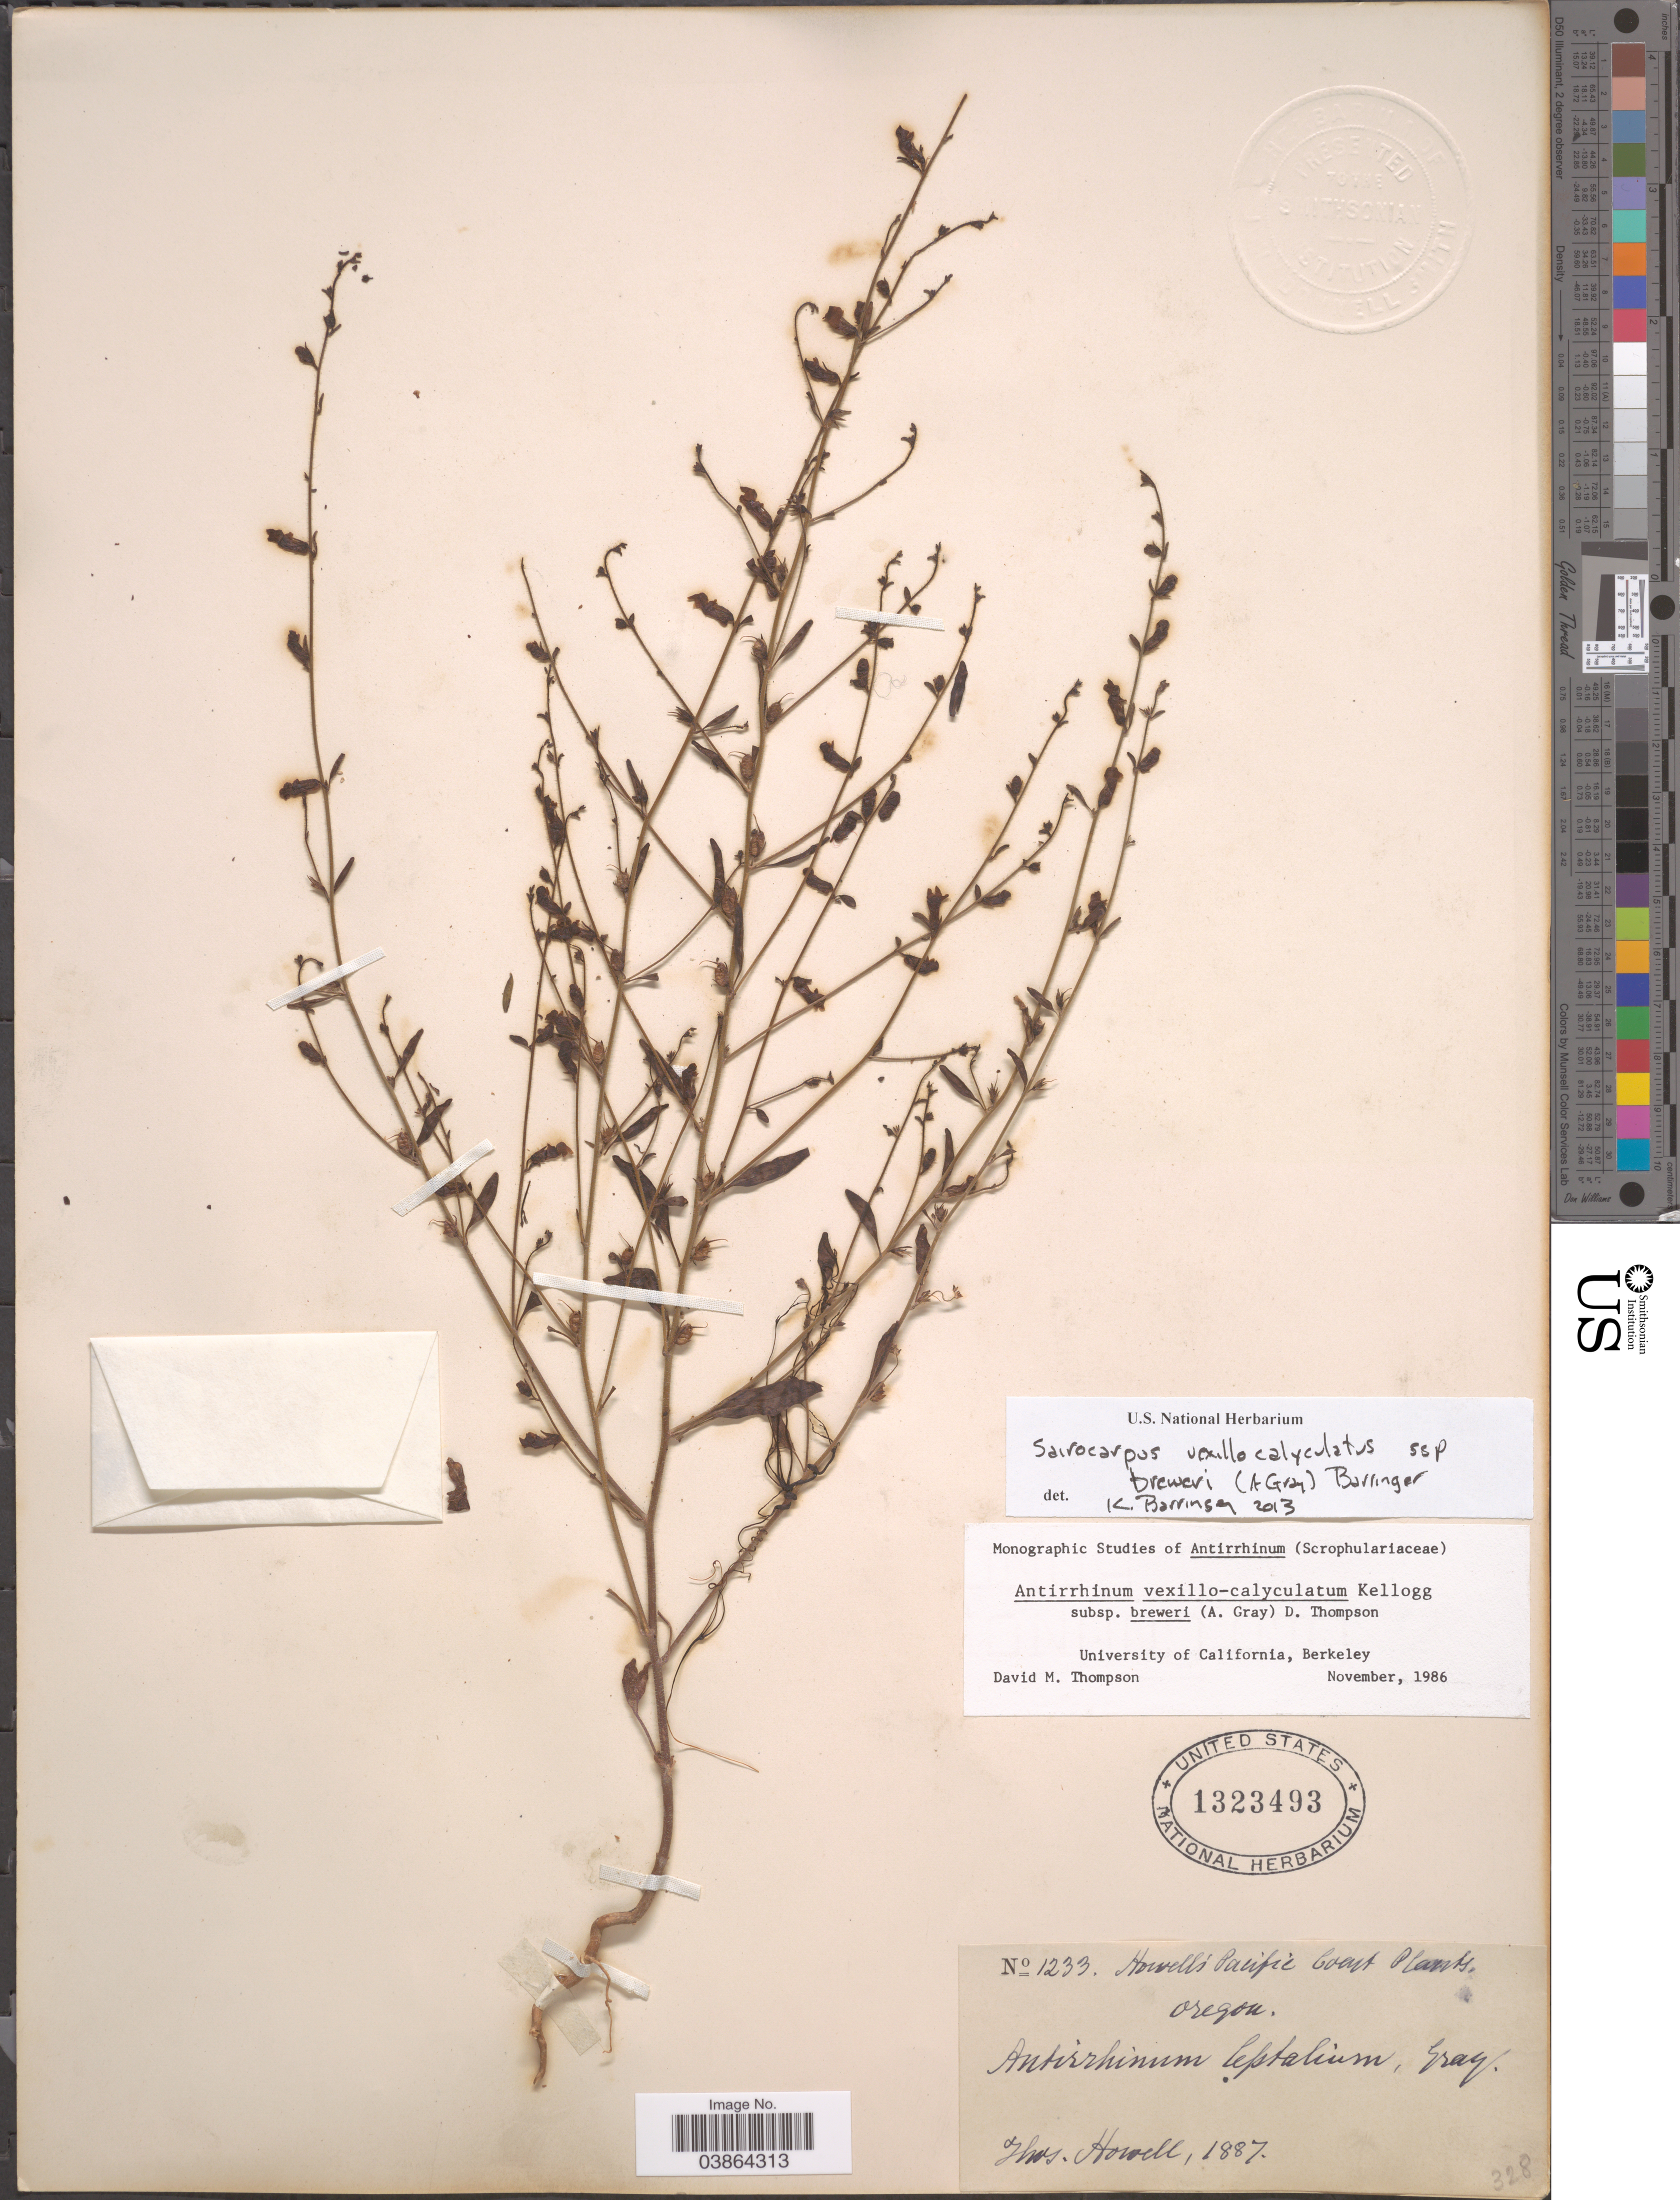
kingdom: Plantae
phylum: Tracheophyta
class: Magnoliopsida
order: Lamiales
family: Plantaginaceae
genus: Sairocarpus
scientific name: Sairocarpus vexillocalyculatus subsp. breweri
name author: (A. Gray) Barringer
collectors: T. Howell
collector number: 1233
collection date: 1887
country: United States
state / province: Oregon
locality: Pacific Coast.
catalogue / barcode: US 1323493